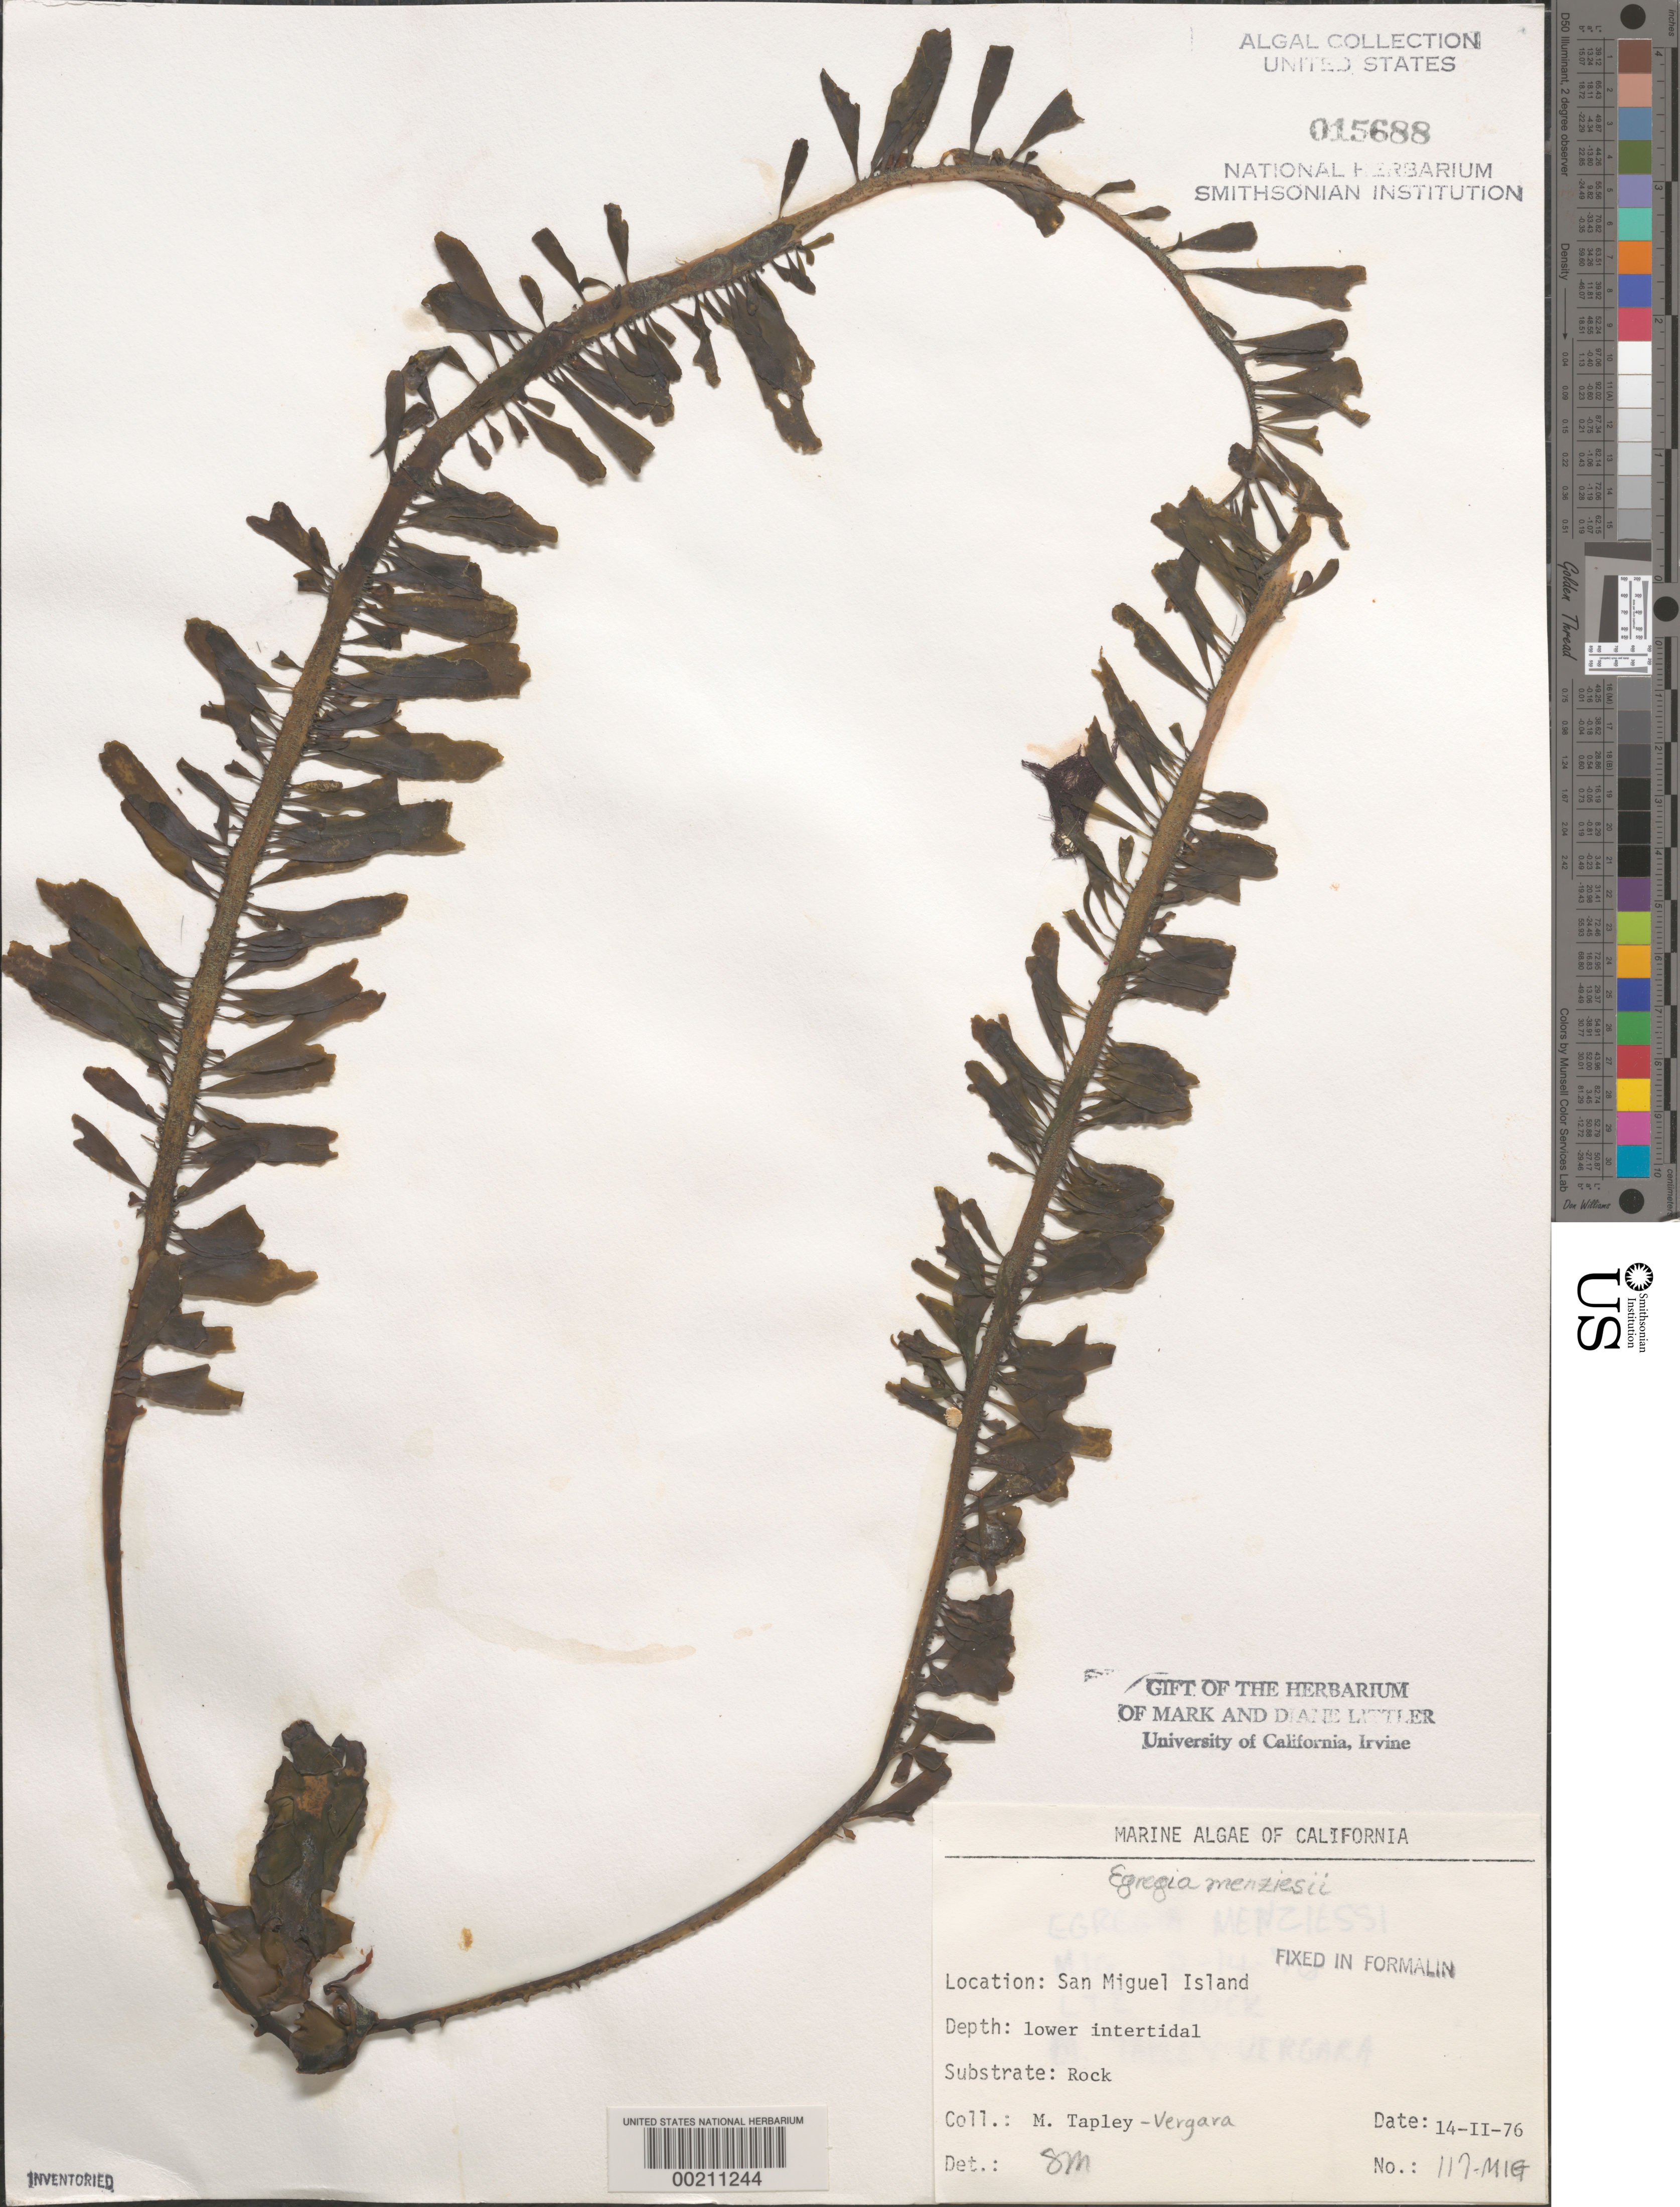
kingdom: Chromista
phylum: Ochrophyta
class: Phaeophyceae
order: Laminariales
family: Lessoniaceae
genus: Egregia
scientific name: Egregia menziesii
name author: (Turner) Aresch.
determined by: Murray, S. N.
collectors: M. Tapley-Vergara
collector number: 117-MIG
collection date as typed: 14 Feb 1976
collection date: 1976-02-14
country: United States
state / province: California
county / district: Santa Barbara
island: San Miguel Island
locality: Cuyler Harbor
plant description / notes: BLM-SOCALBIGHT Rocky Intertidal Survey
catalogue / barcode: US 15688